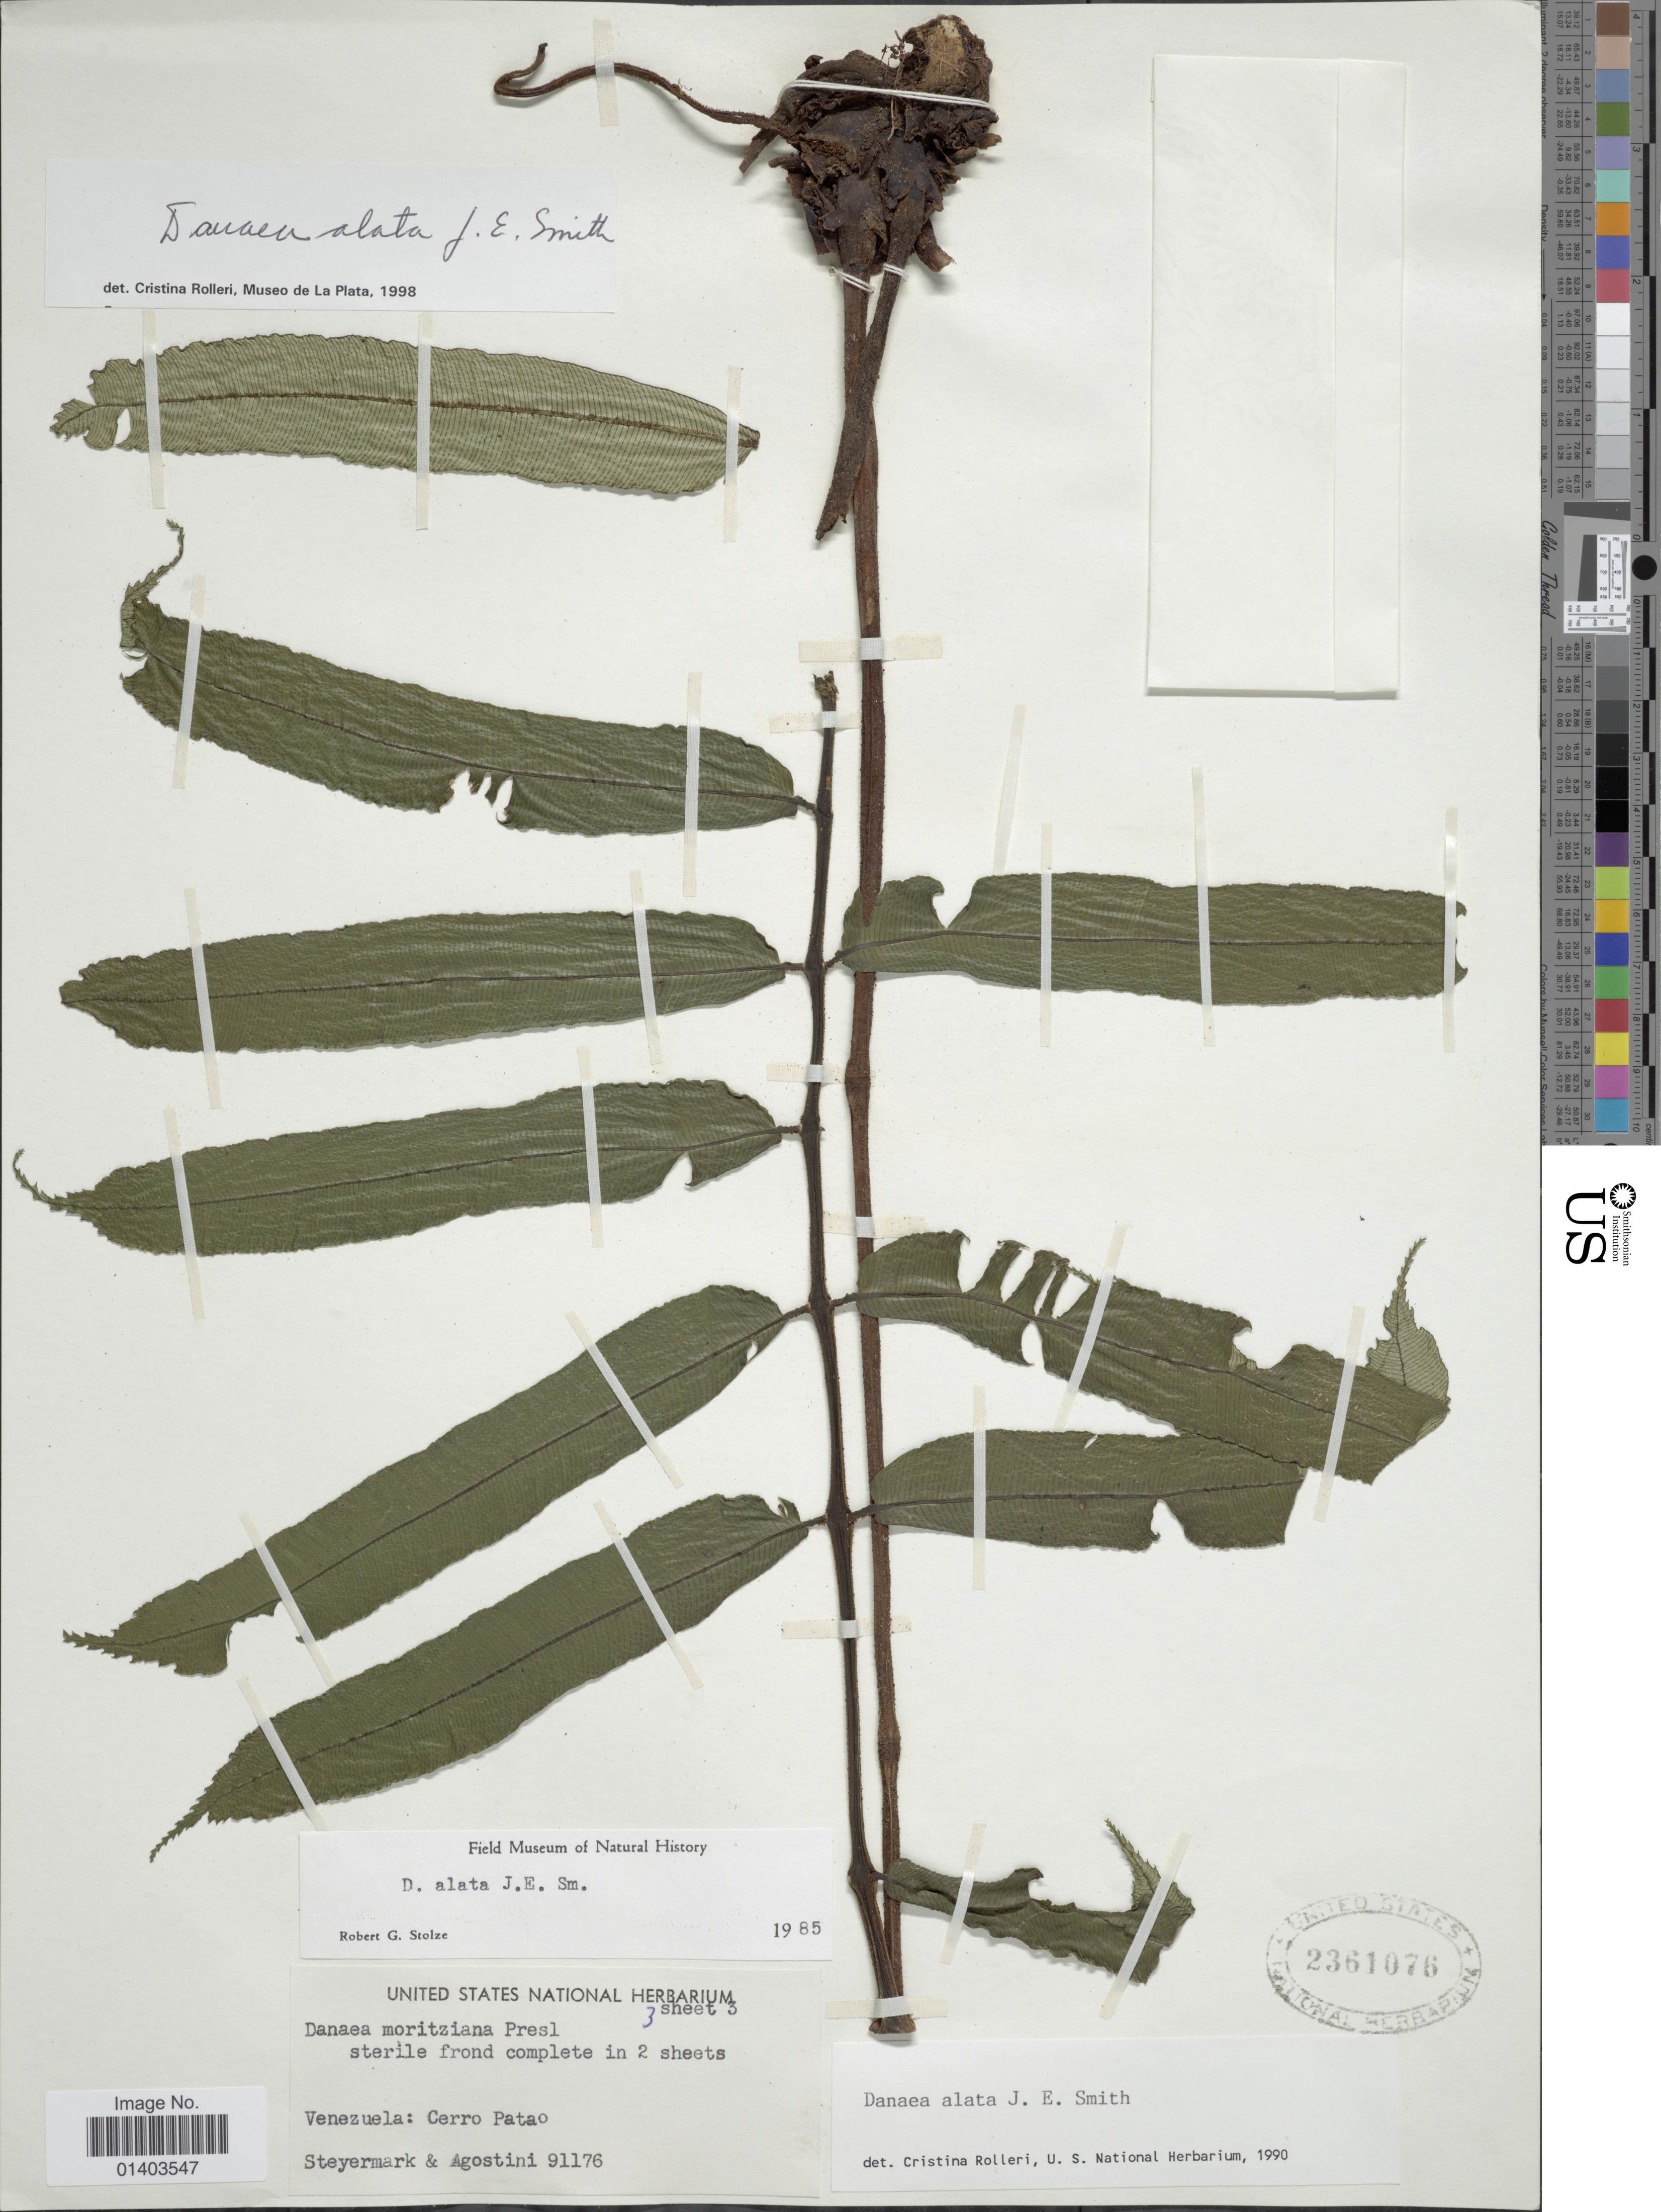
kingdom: Plantae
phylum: Tracheophyta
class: Polypodiopsida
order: Marattiales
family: Marattiaceae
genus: Danaea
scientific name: Danaea alata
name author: Sm.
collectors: J. Steyermark & Agostini, --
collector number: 91176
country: Venezuela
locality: Cerro Patao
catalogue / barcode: US 2361076